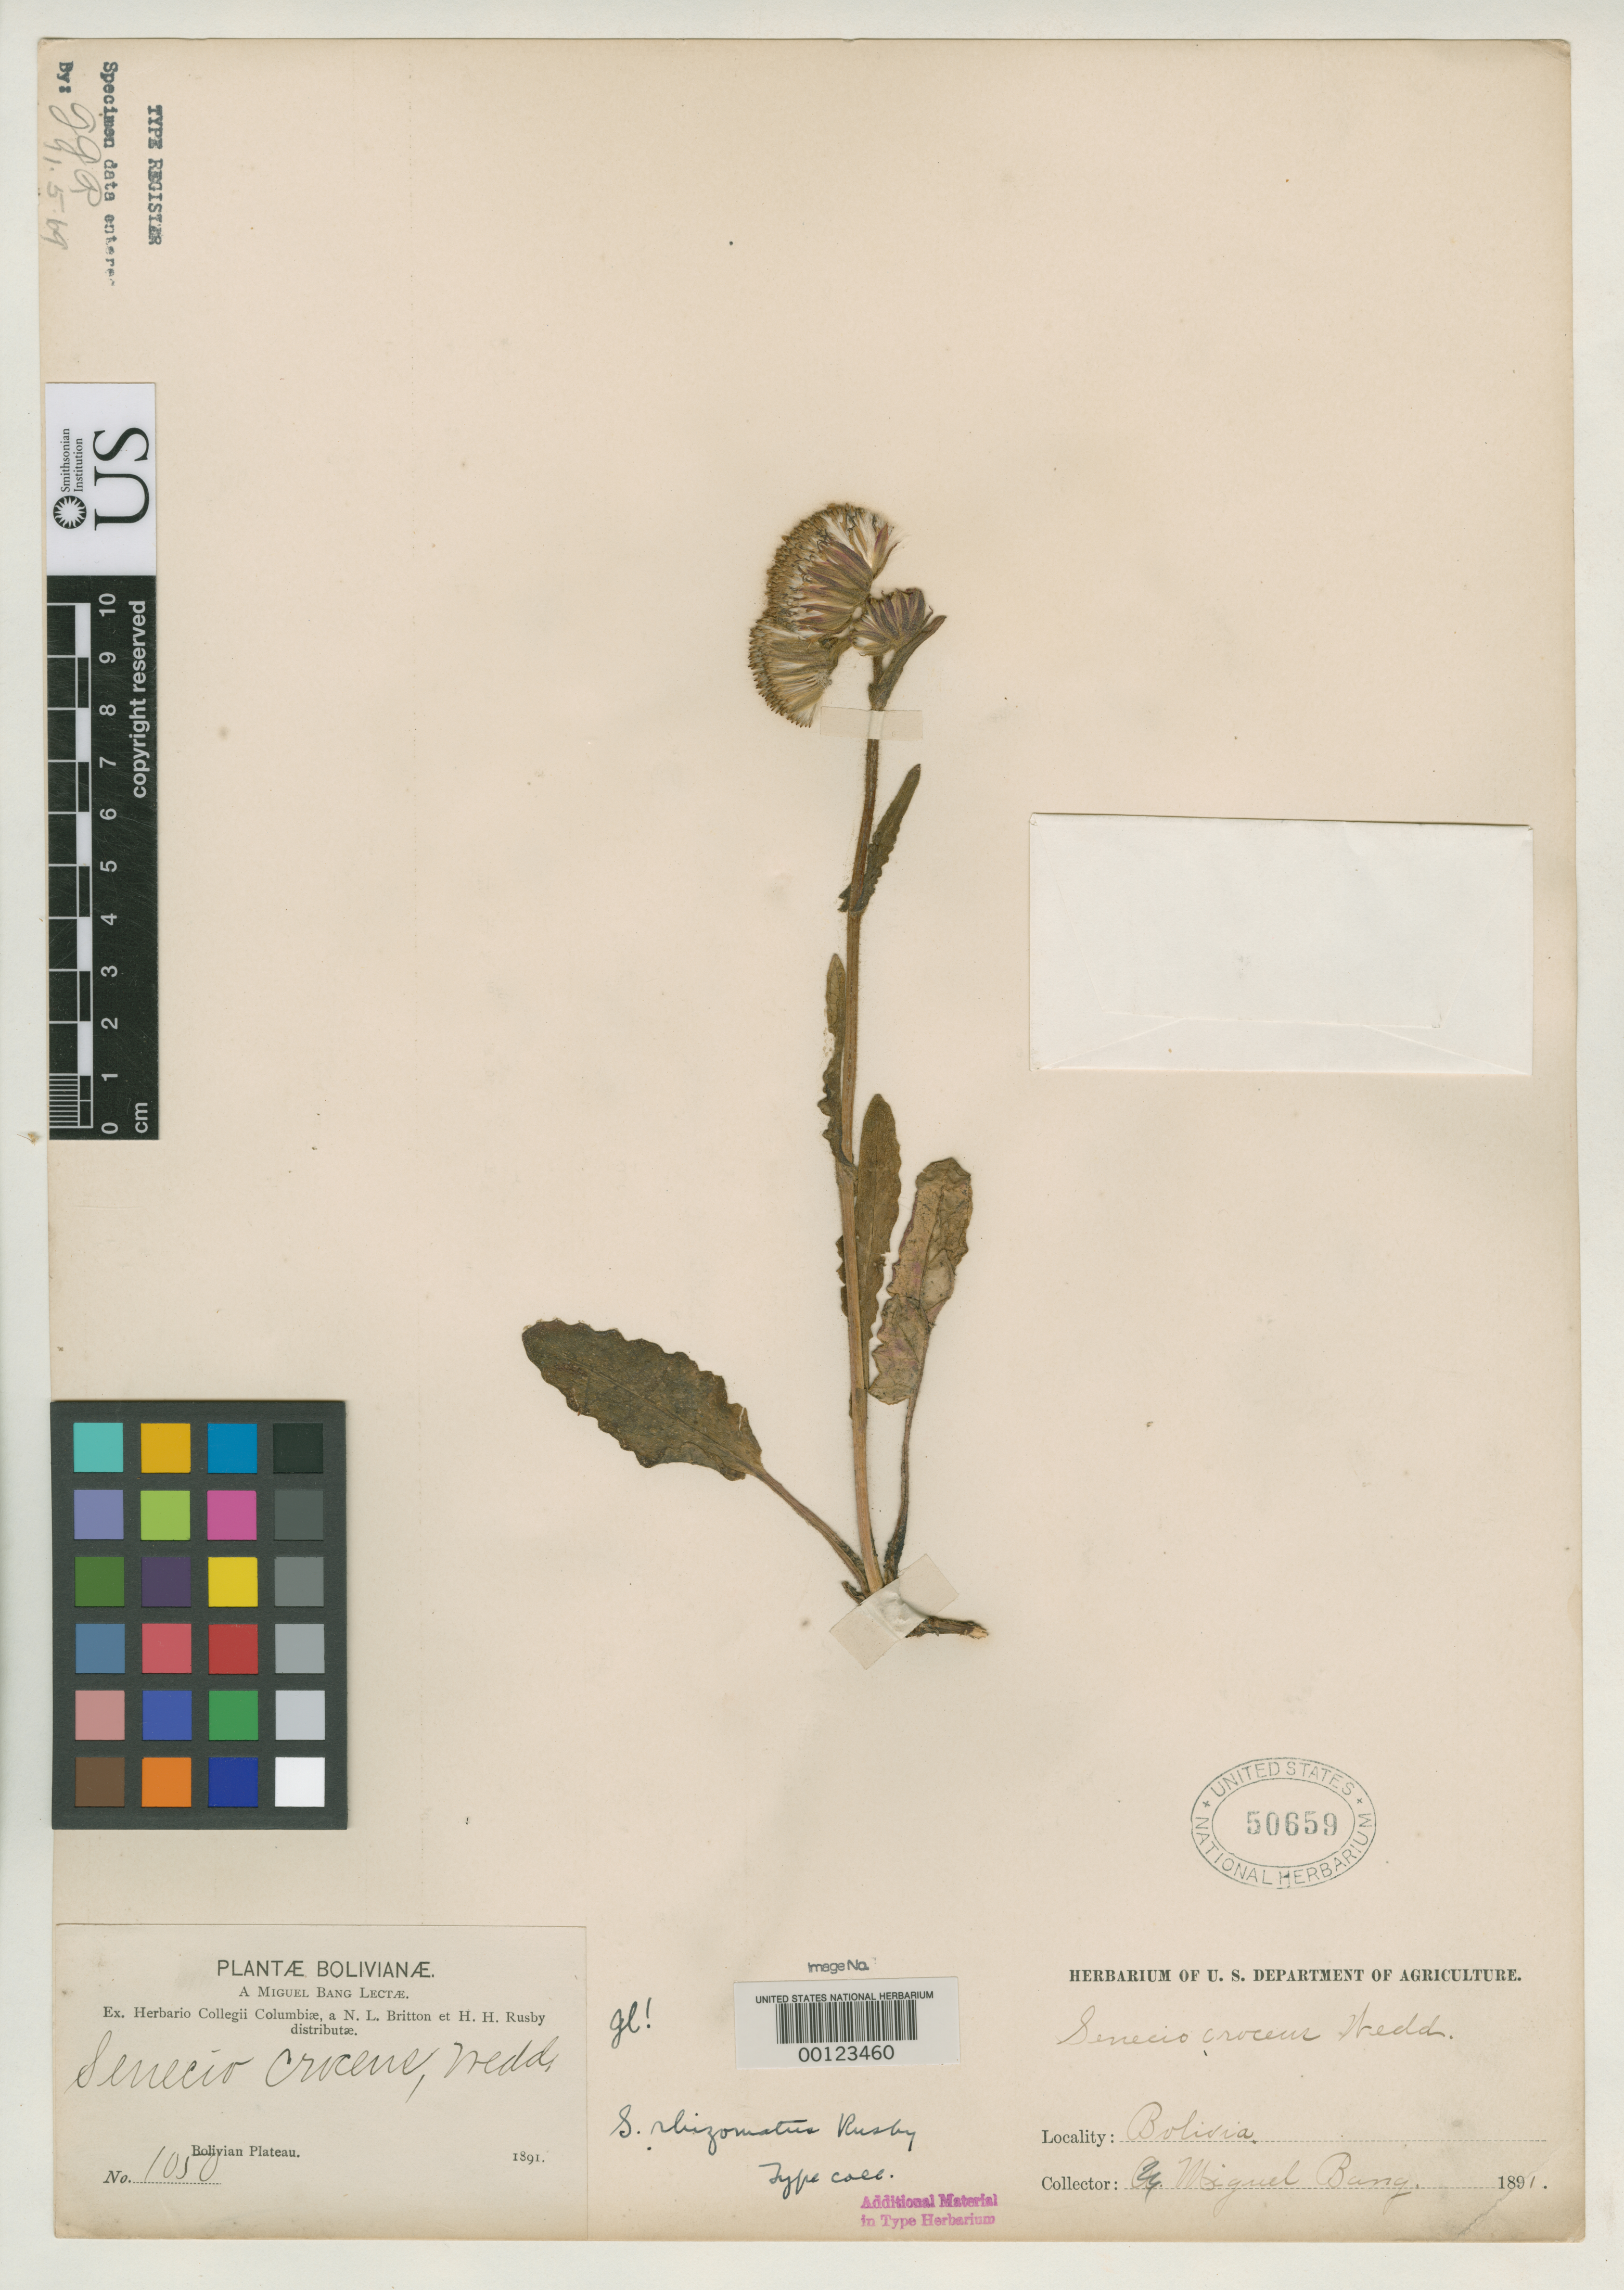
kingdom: Plantae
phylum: Tracheophyta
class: Magnoliopsida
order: Asterales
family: Asteraceae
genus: Senecio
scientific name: Senecio rhizomatus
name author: Rusby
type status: Syntype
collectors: M. Bang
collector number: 1050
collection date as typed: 1891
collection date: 1891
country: Bolivia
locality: Bolivian Plateau, Mt. Tunari.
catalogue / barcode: US 50659